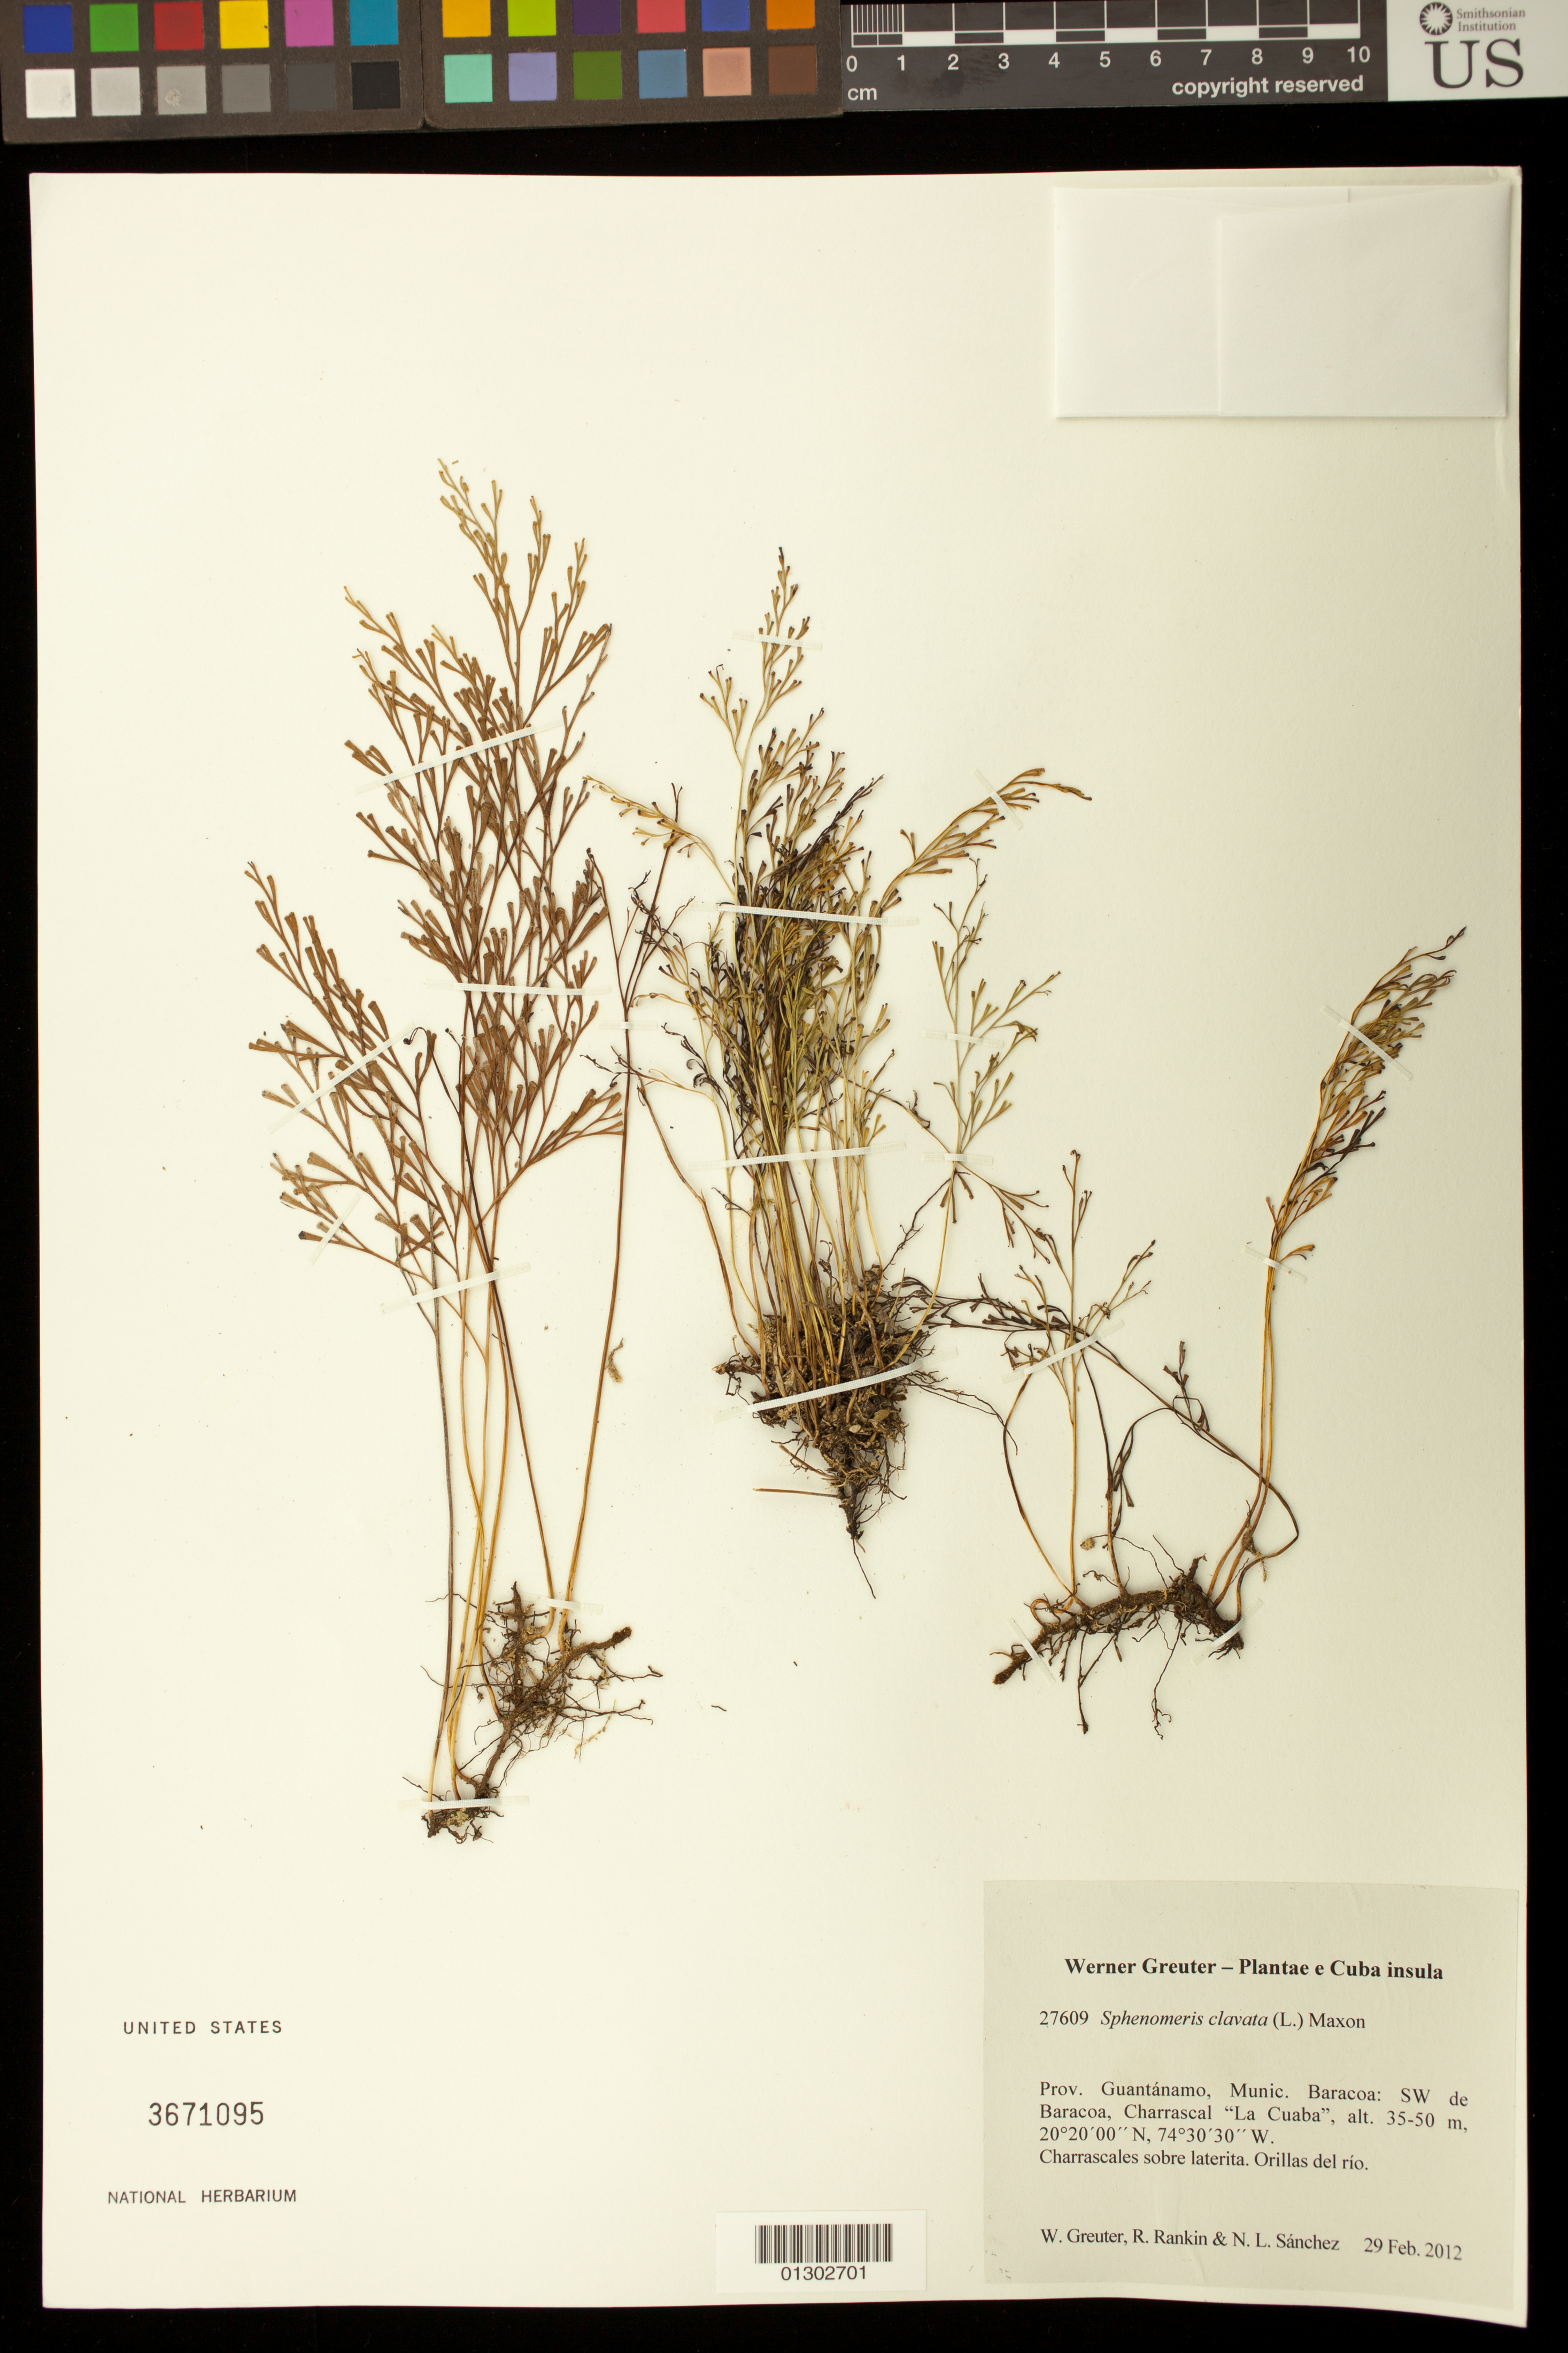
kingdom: Plantae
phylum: Tracheophyta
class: Polypodiopsida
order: Polypodiales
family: Lindsaeaceae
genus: Sphenomeris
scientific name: Sphenomeris clavata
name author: (L.) Maxon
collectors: W. R. Greuter, R. Rankin Rodriguez & N. Sanchez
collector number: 27609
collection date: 2012-02-29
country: Cuba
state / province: Guantanamo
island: Cuba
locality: Munic. Baracoa; SW de Baracoa, Charrascal "La Cuaba".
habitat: Charrascales sobre laterita. Orilla del río.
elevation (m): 35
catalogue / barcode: US 3671095